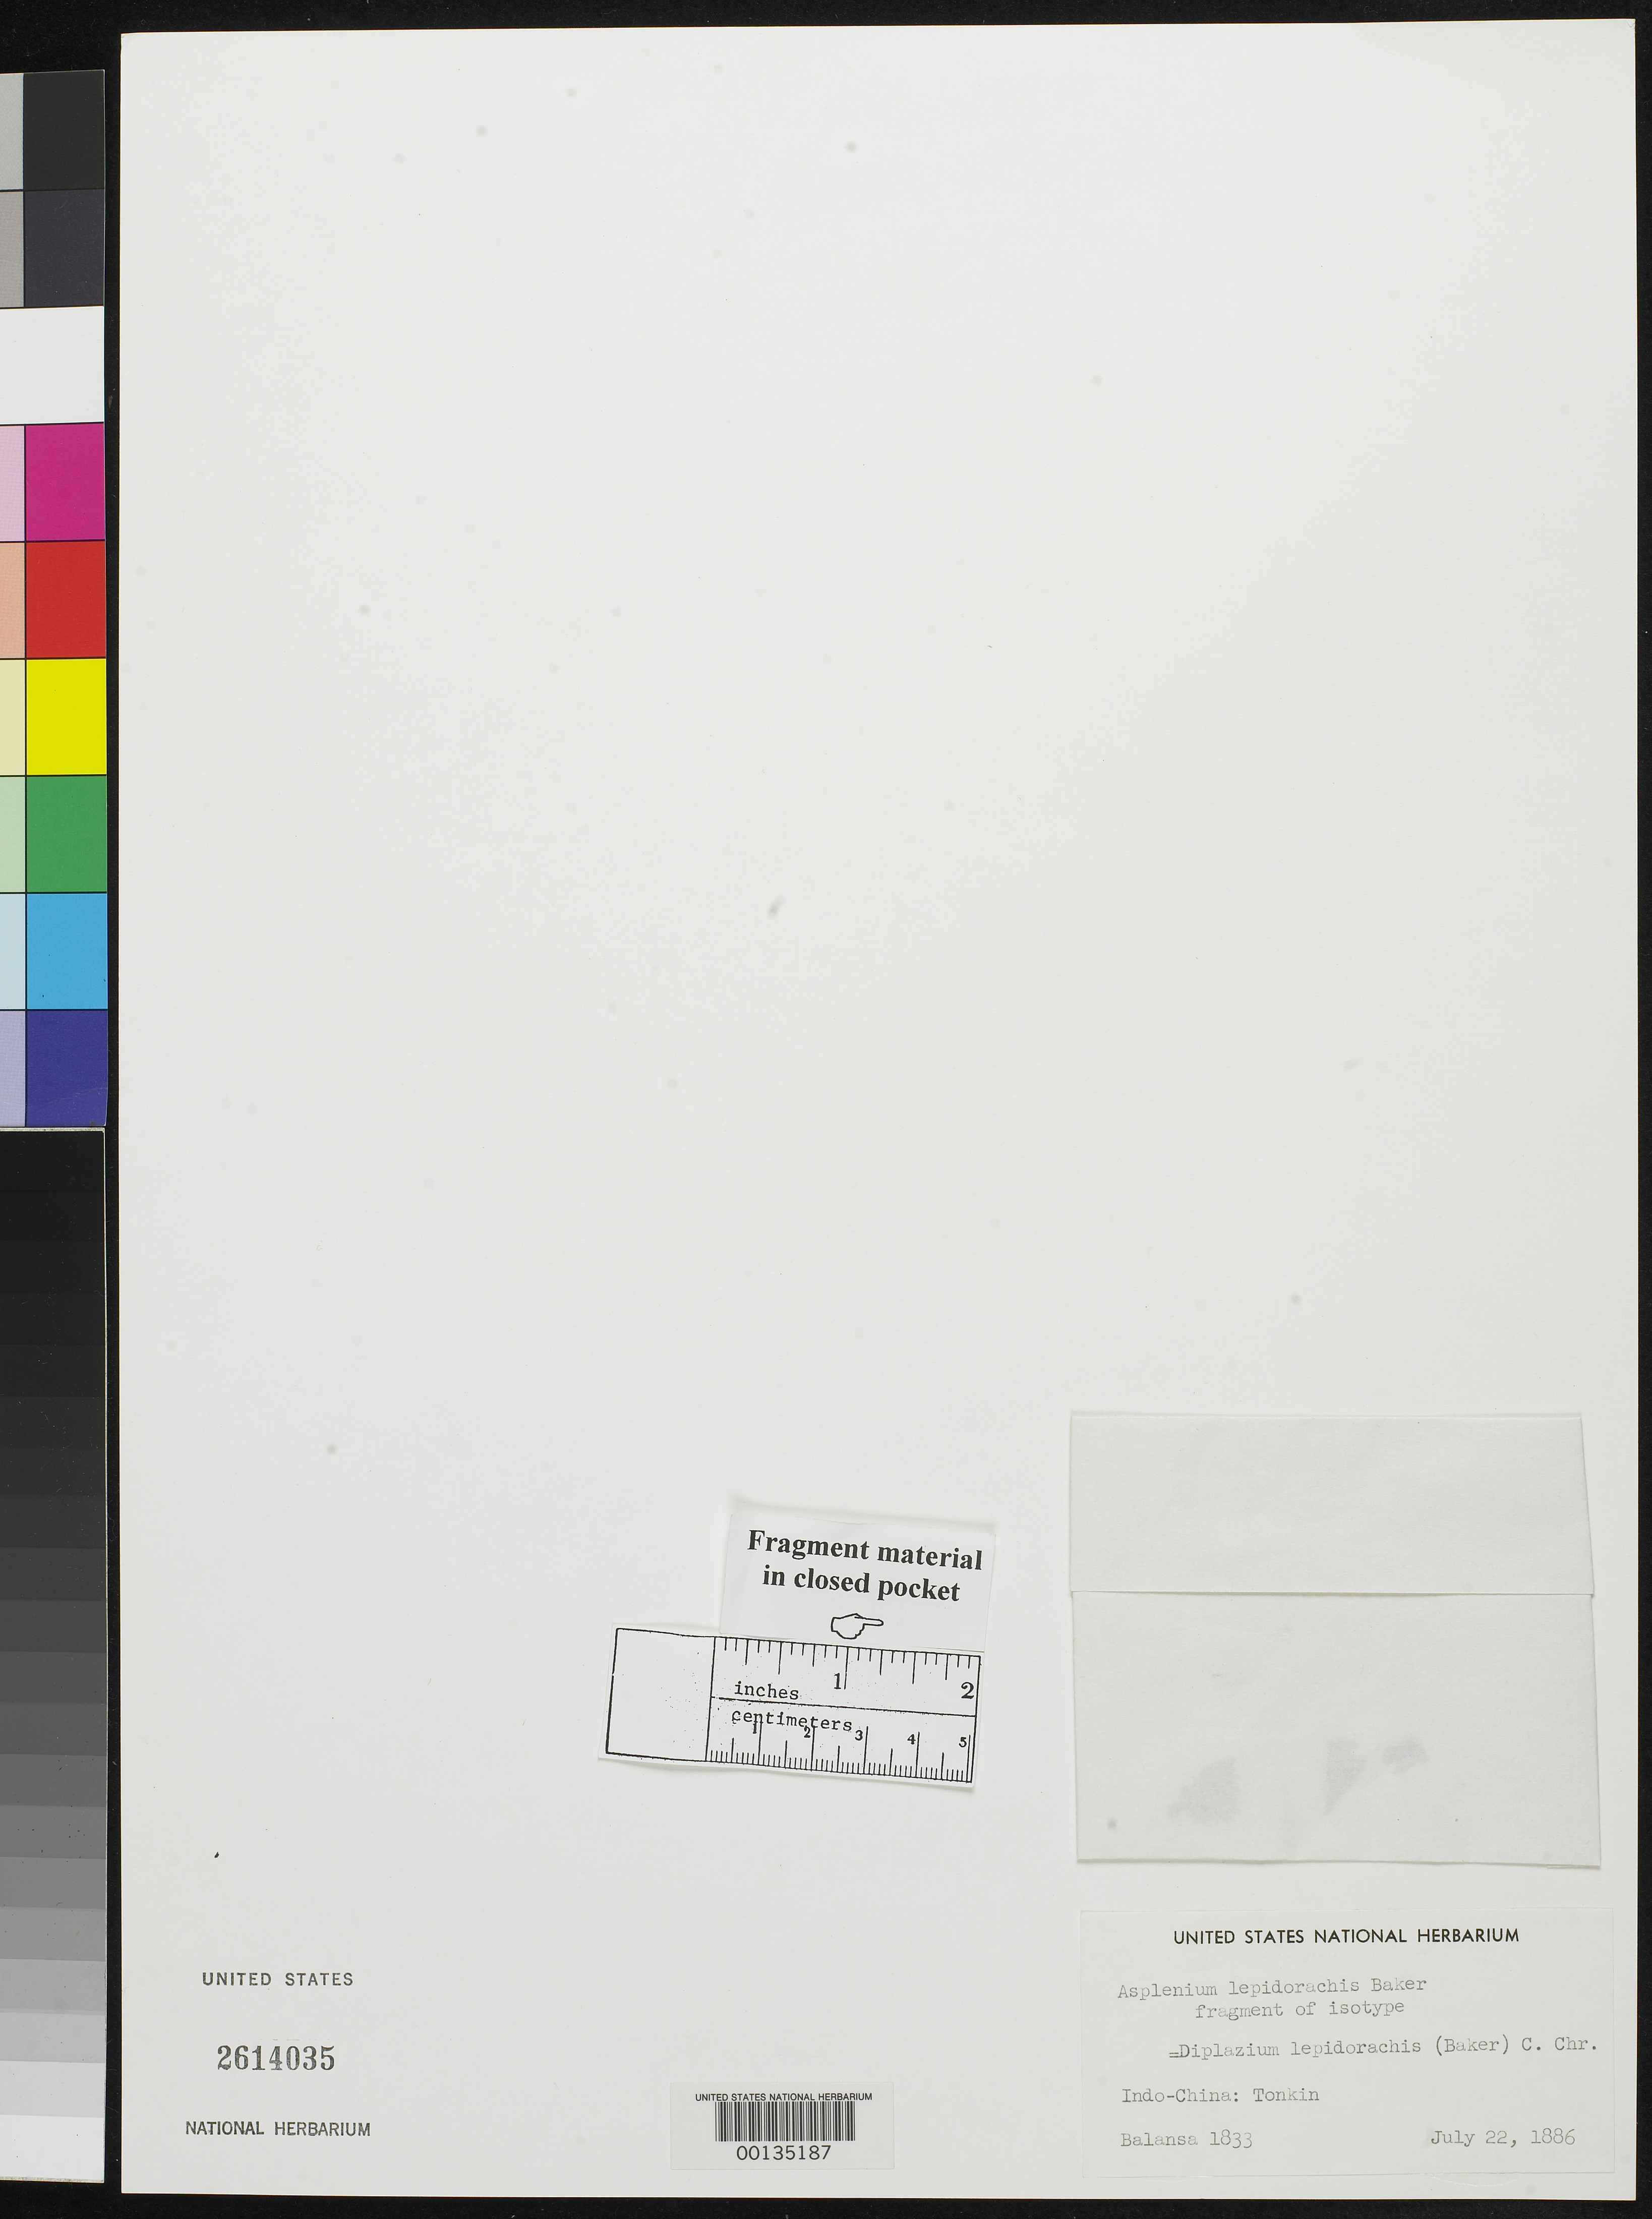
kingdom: Plantae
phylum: Tracheophyta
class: Polypodiopsida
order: Polypodiales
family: Aspleniaceae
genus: Asplenium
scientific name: Asplenium lepidorachis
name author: Baker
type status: Isotype Fragment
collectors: B. Balansa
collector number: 1833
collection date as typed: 22 Jul 1886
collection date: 1886-07-22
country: Vietnam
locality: Tonkin.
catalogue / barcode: US 2614035